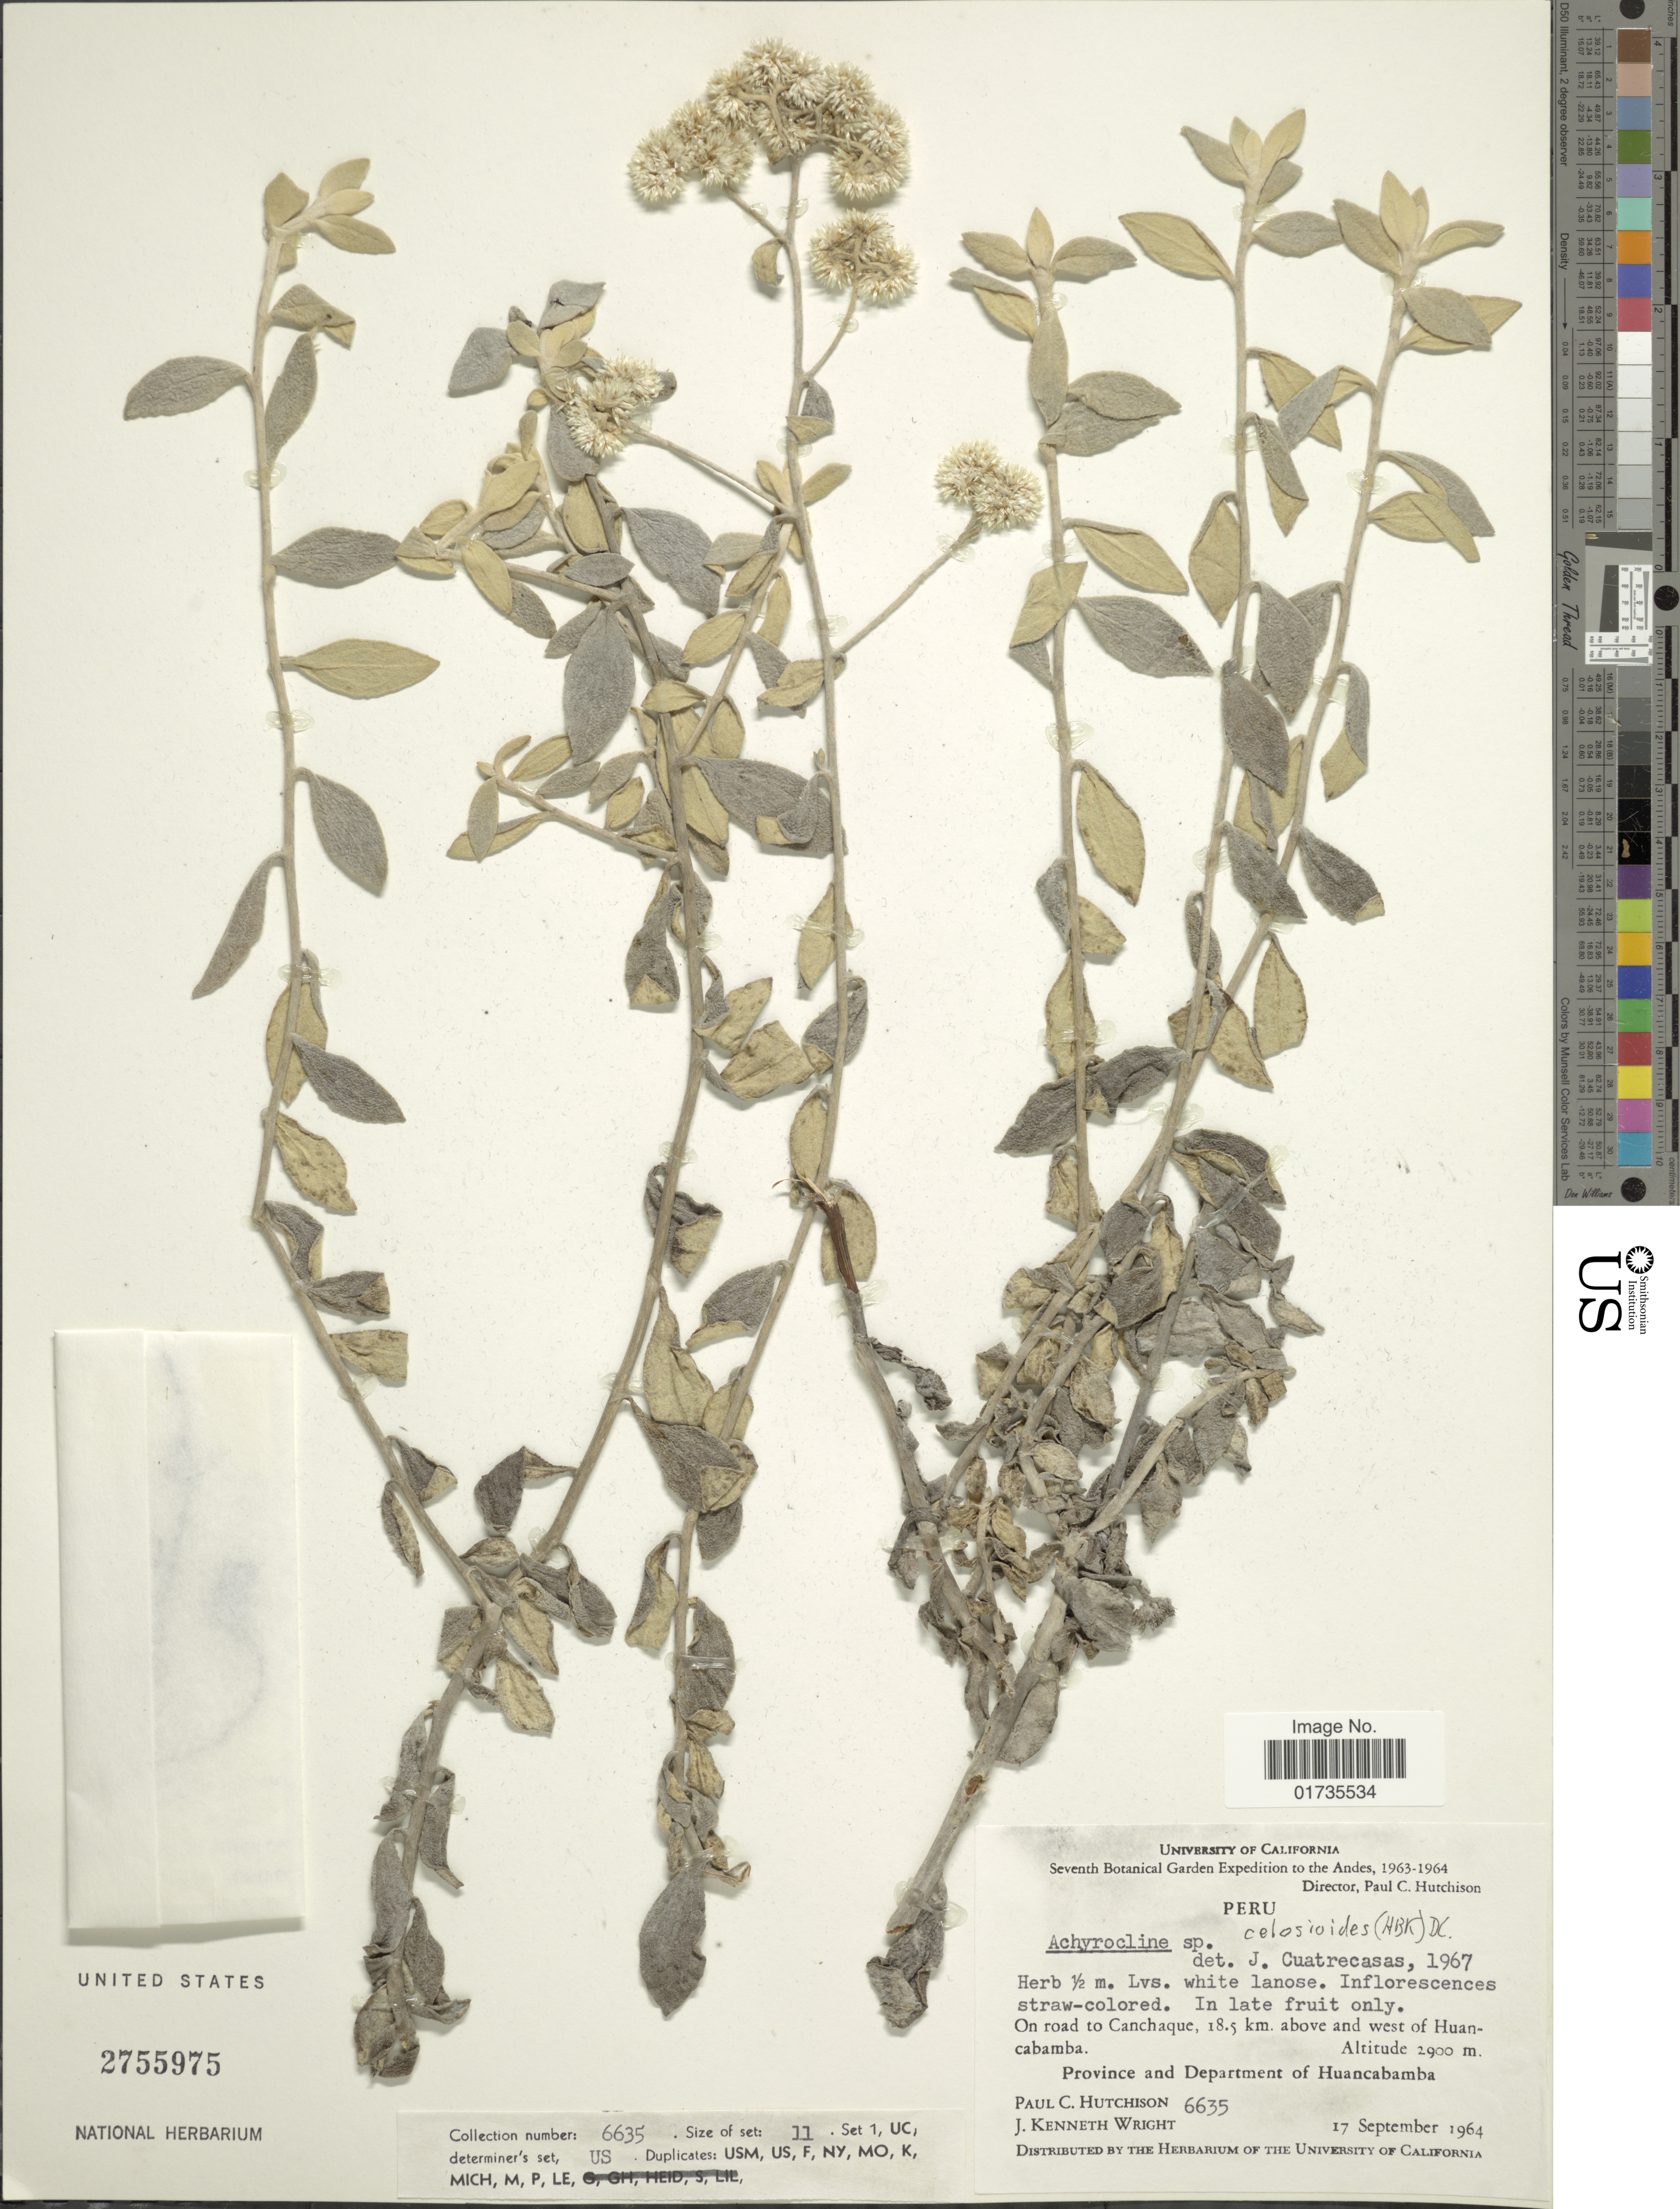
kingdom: Plantae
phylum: Tracheophyta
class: Magnoliopsida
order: Asterales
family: Asteraceae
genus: Achyrocline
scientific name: Achyrocline celosioides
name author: (Kunth) DC.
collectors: P. C. Hutchison & J. K. Wright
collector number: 6635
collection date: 1964-09-17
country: Peru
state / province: Huancavelica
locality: On road to Canchaque, 18.5 km. above and west of Huancavelica. Province and Department of Huancavelica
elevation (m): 2900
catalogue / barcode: US 2755975